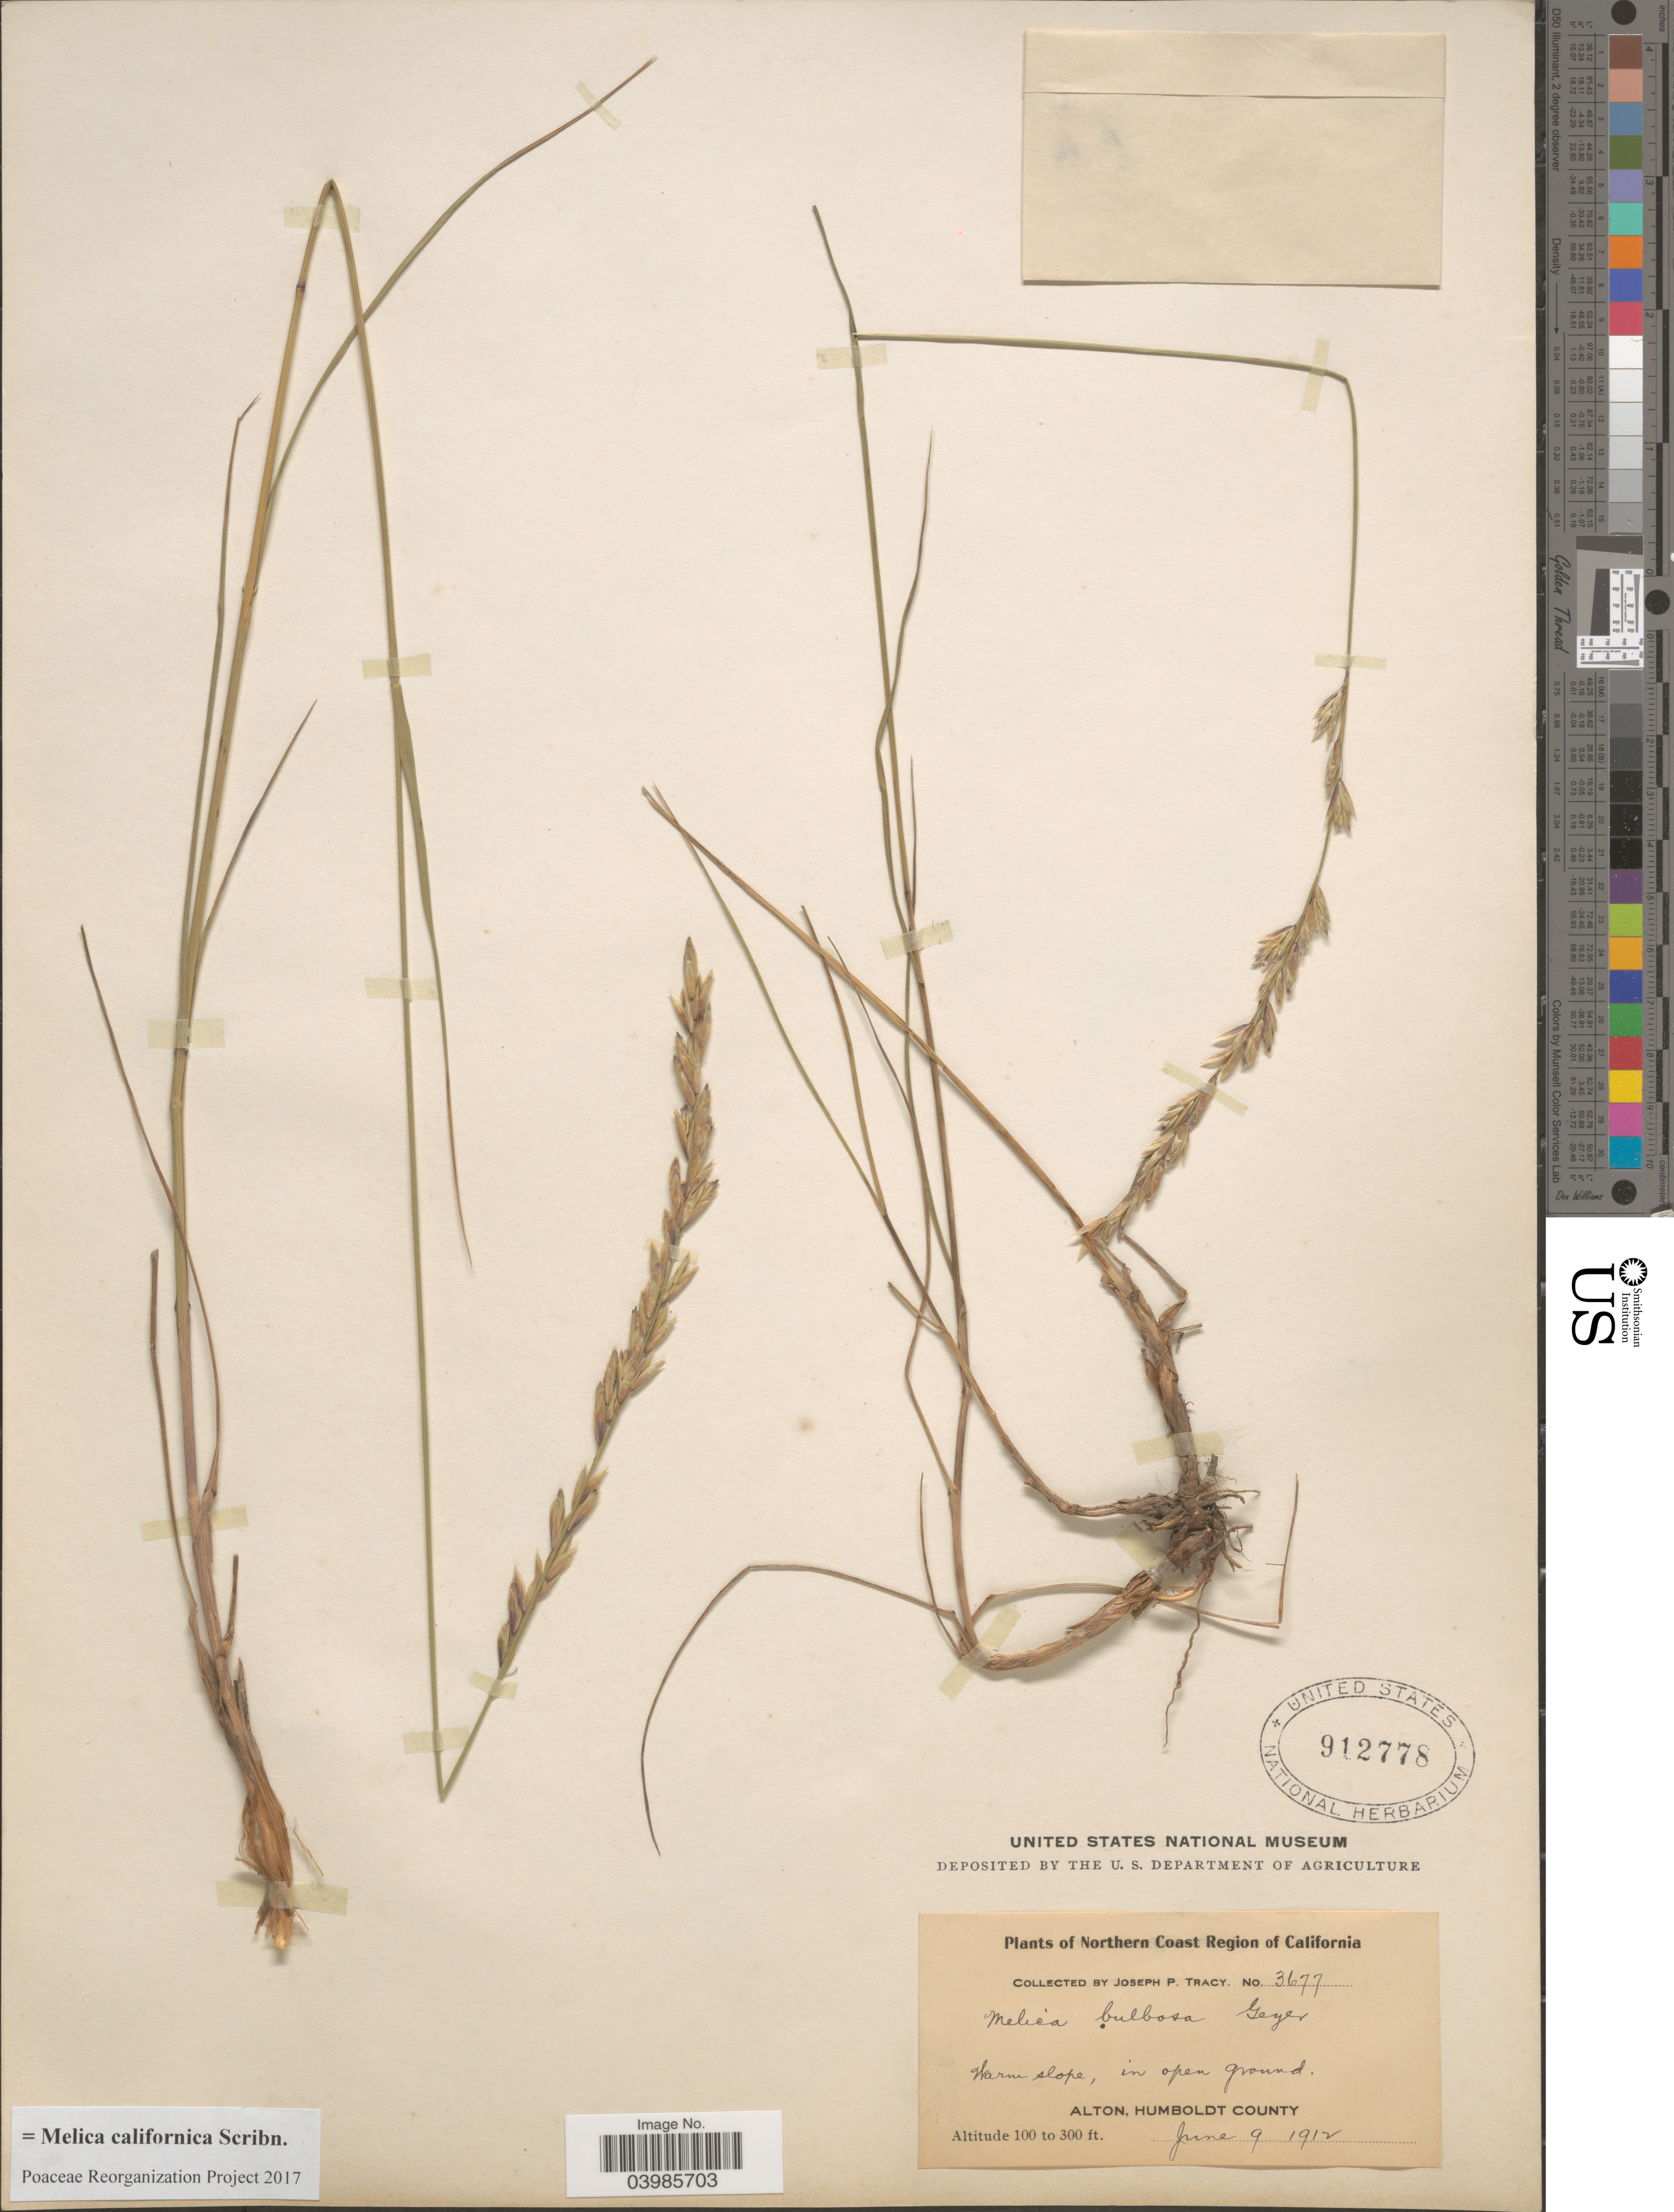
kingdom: Plantae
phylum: Tracheophyta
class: Liliopsida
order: Poales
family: Poaceae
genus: Melica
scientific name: Melica californica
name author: Scribn.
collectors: J. Tracy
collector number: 3677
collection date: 1912-06-09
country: United States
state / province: California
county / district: Humboldt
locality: Northern Coast Ranges of California. Warm slope, in open ground. Alton, Humboldt County.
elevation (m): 30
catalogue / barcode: US 912778